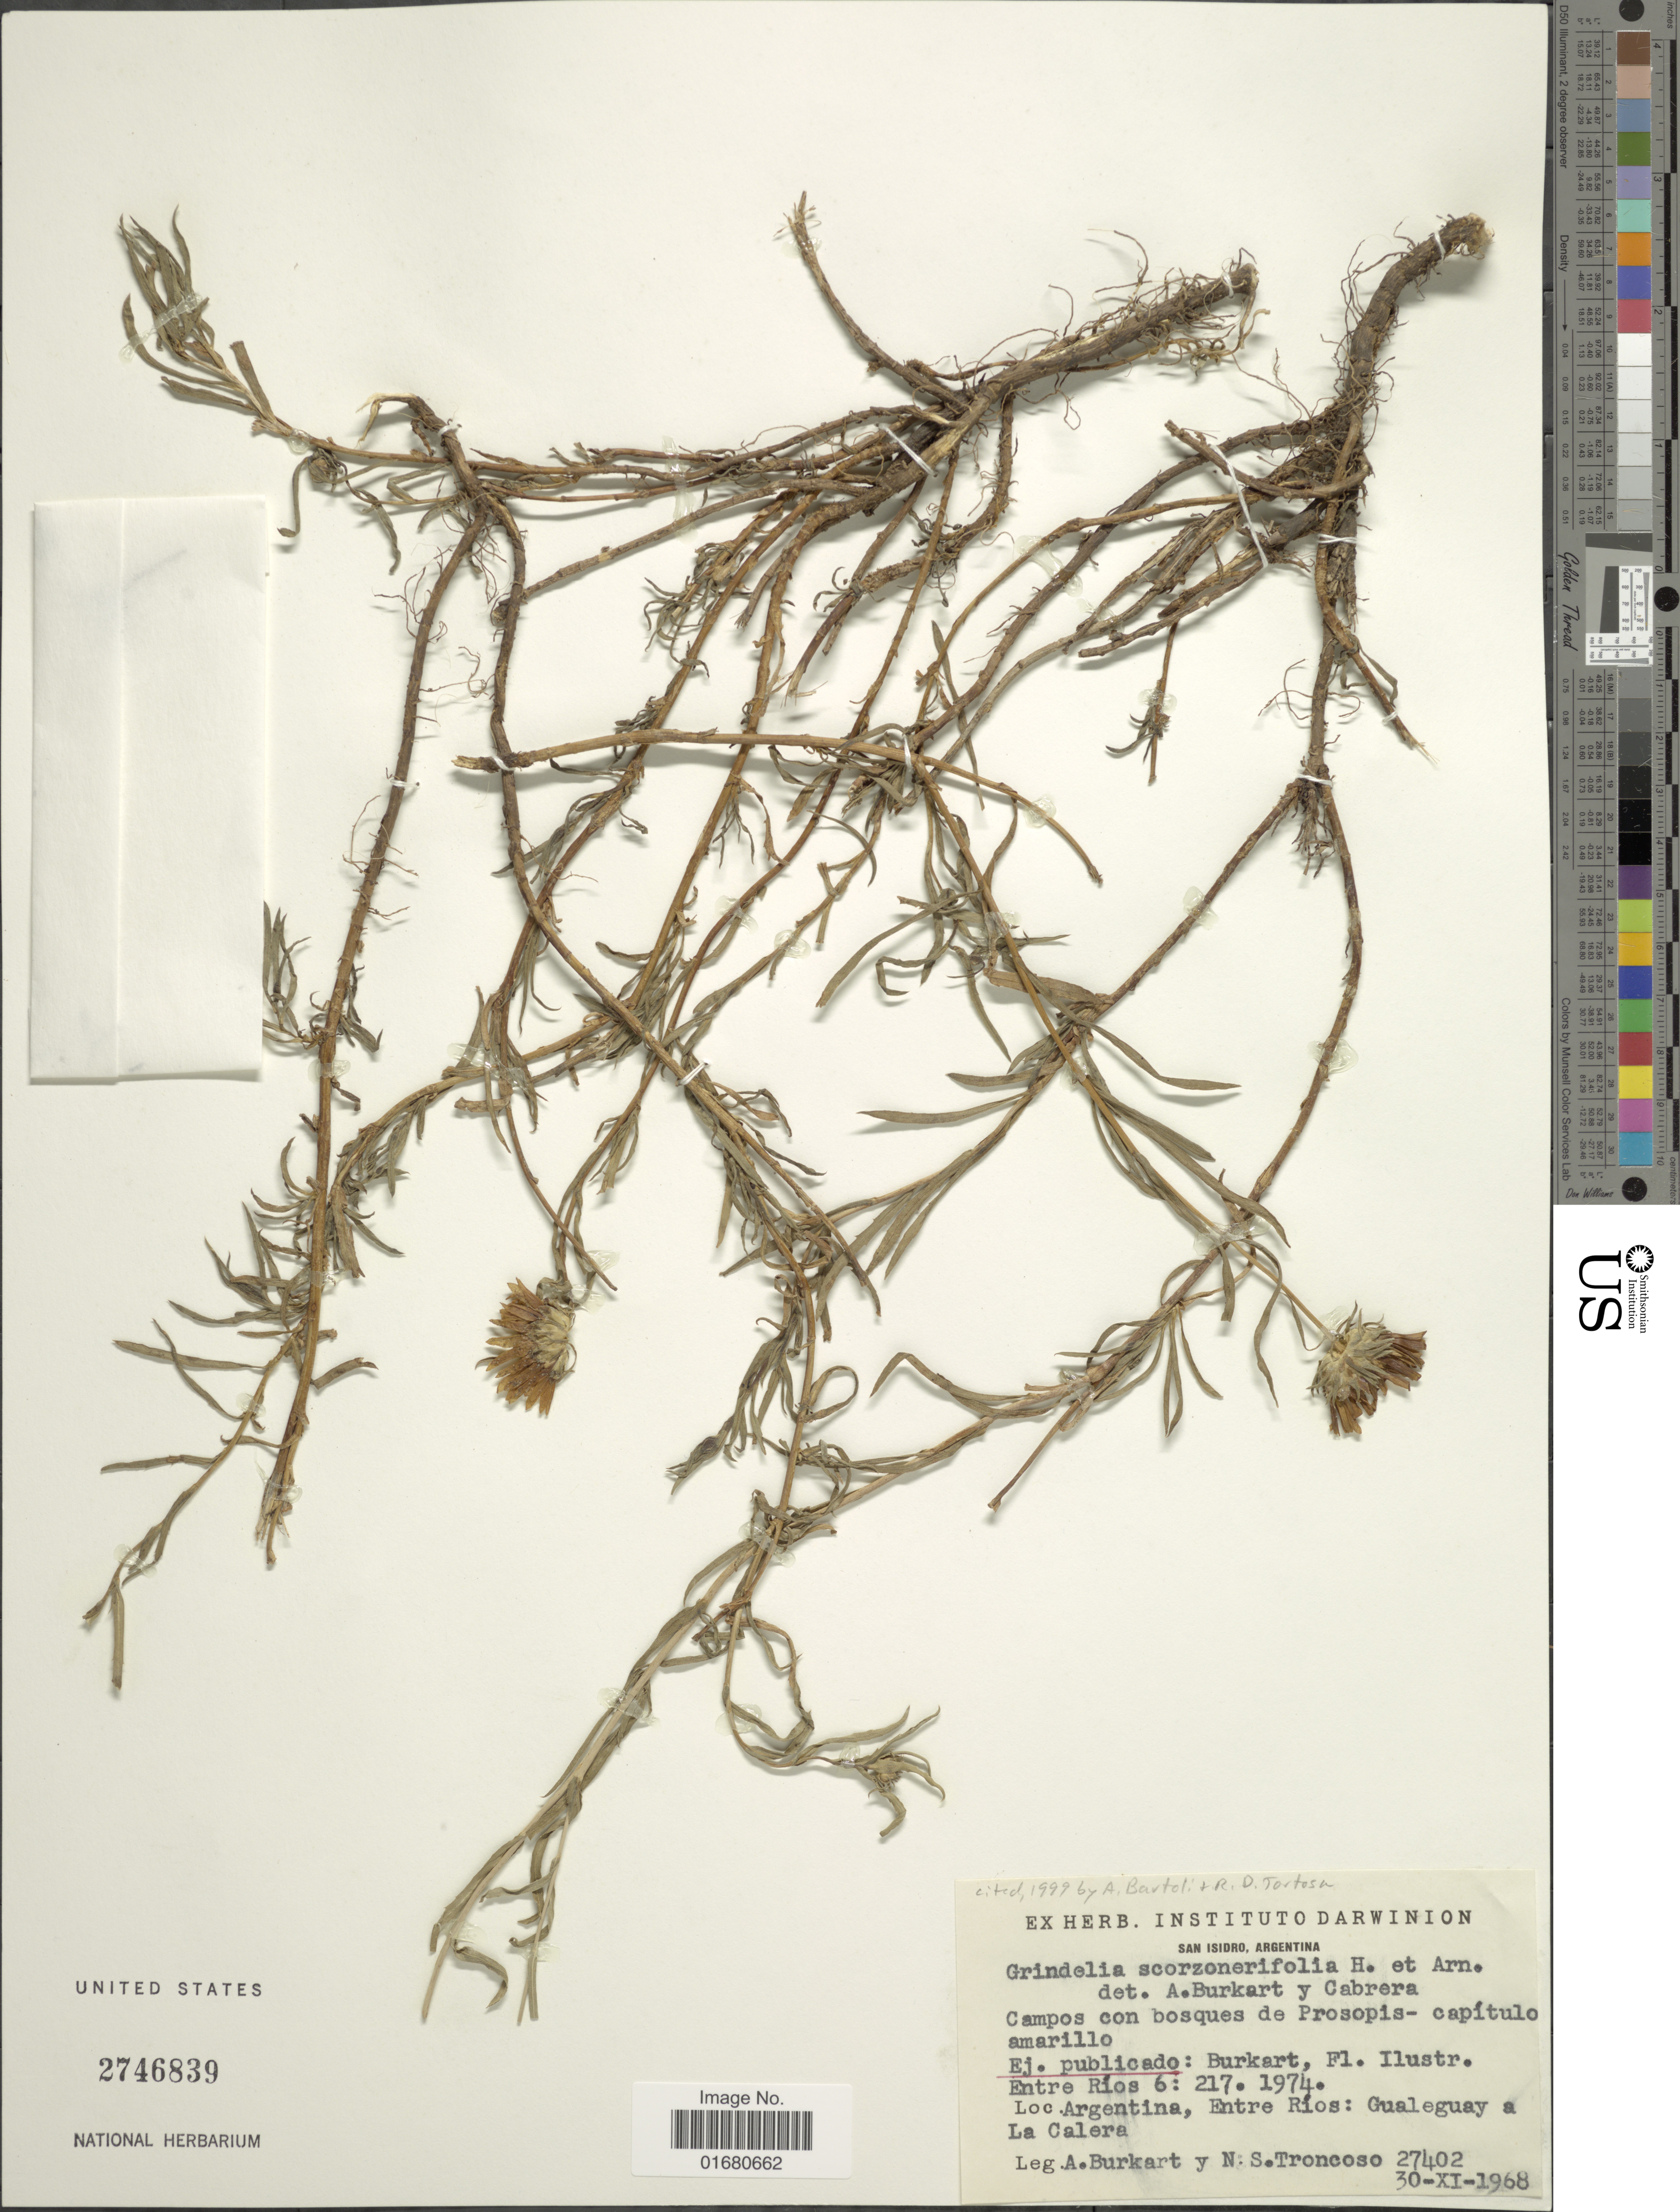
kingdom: Plantae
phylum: Tracheophyta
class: Magnoliopsida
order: Asterales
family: Asteraceae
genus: Grindelia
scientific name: Grindelia scorzonerifolia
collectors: A. E. Burkart & N. Troncoso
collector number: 27402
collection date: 1968-11-30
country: Argentina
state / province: Entre Rios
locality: Entre Rios: Gualeguay a La Calera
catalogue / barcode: US 2746839